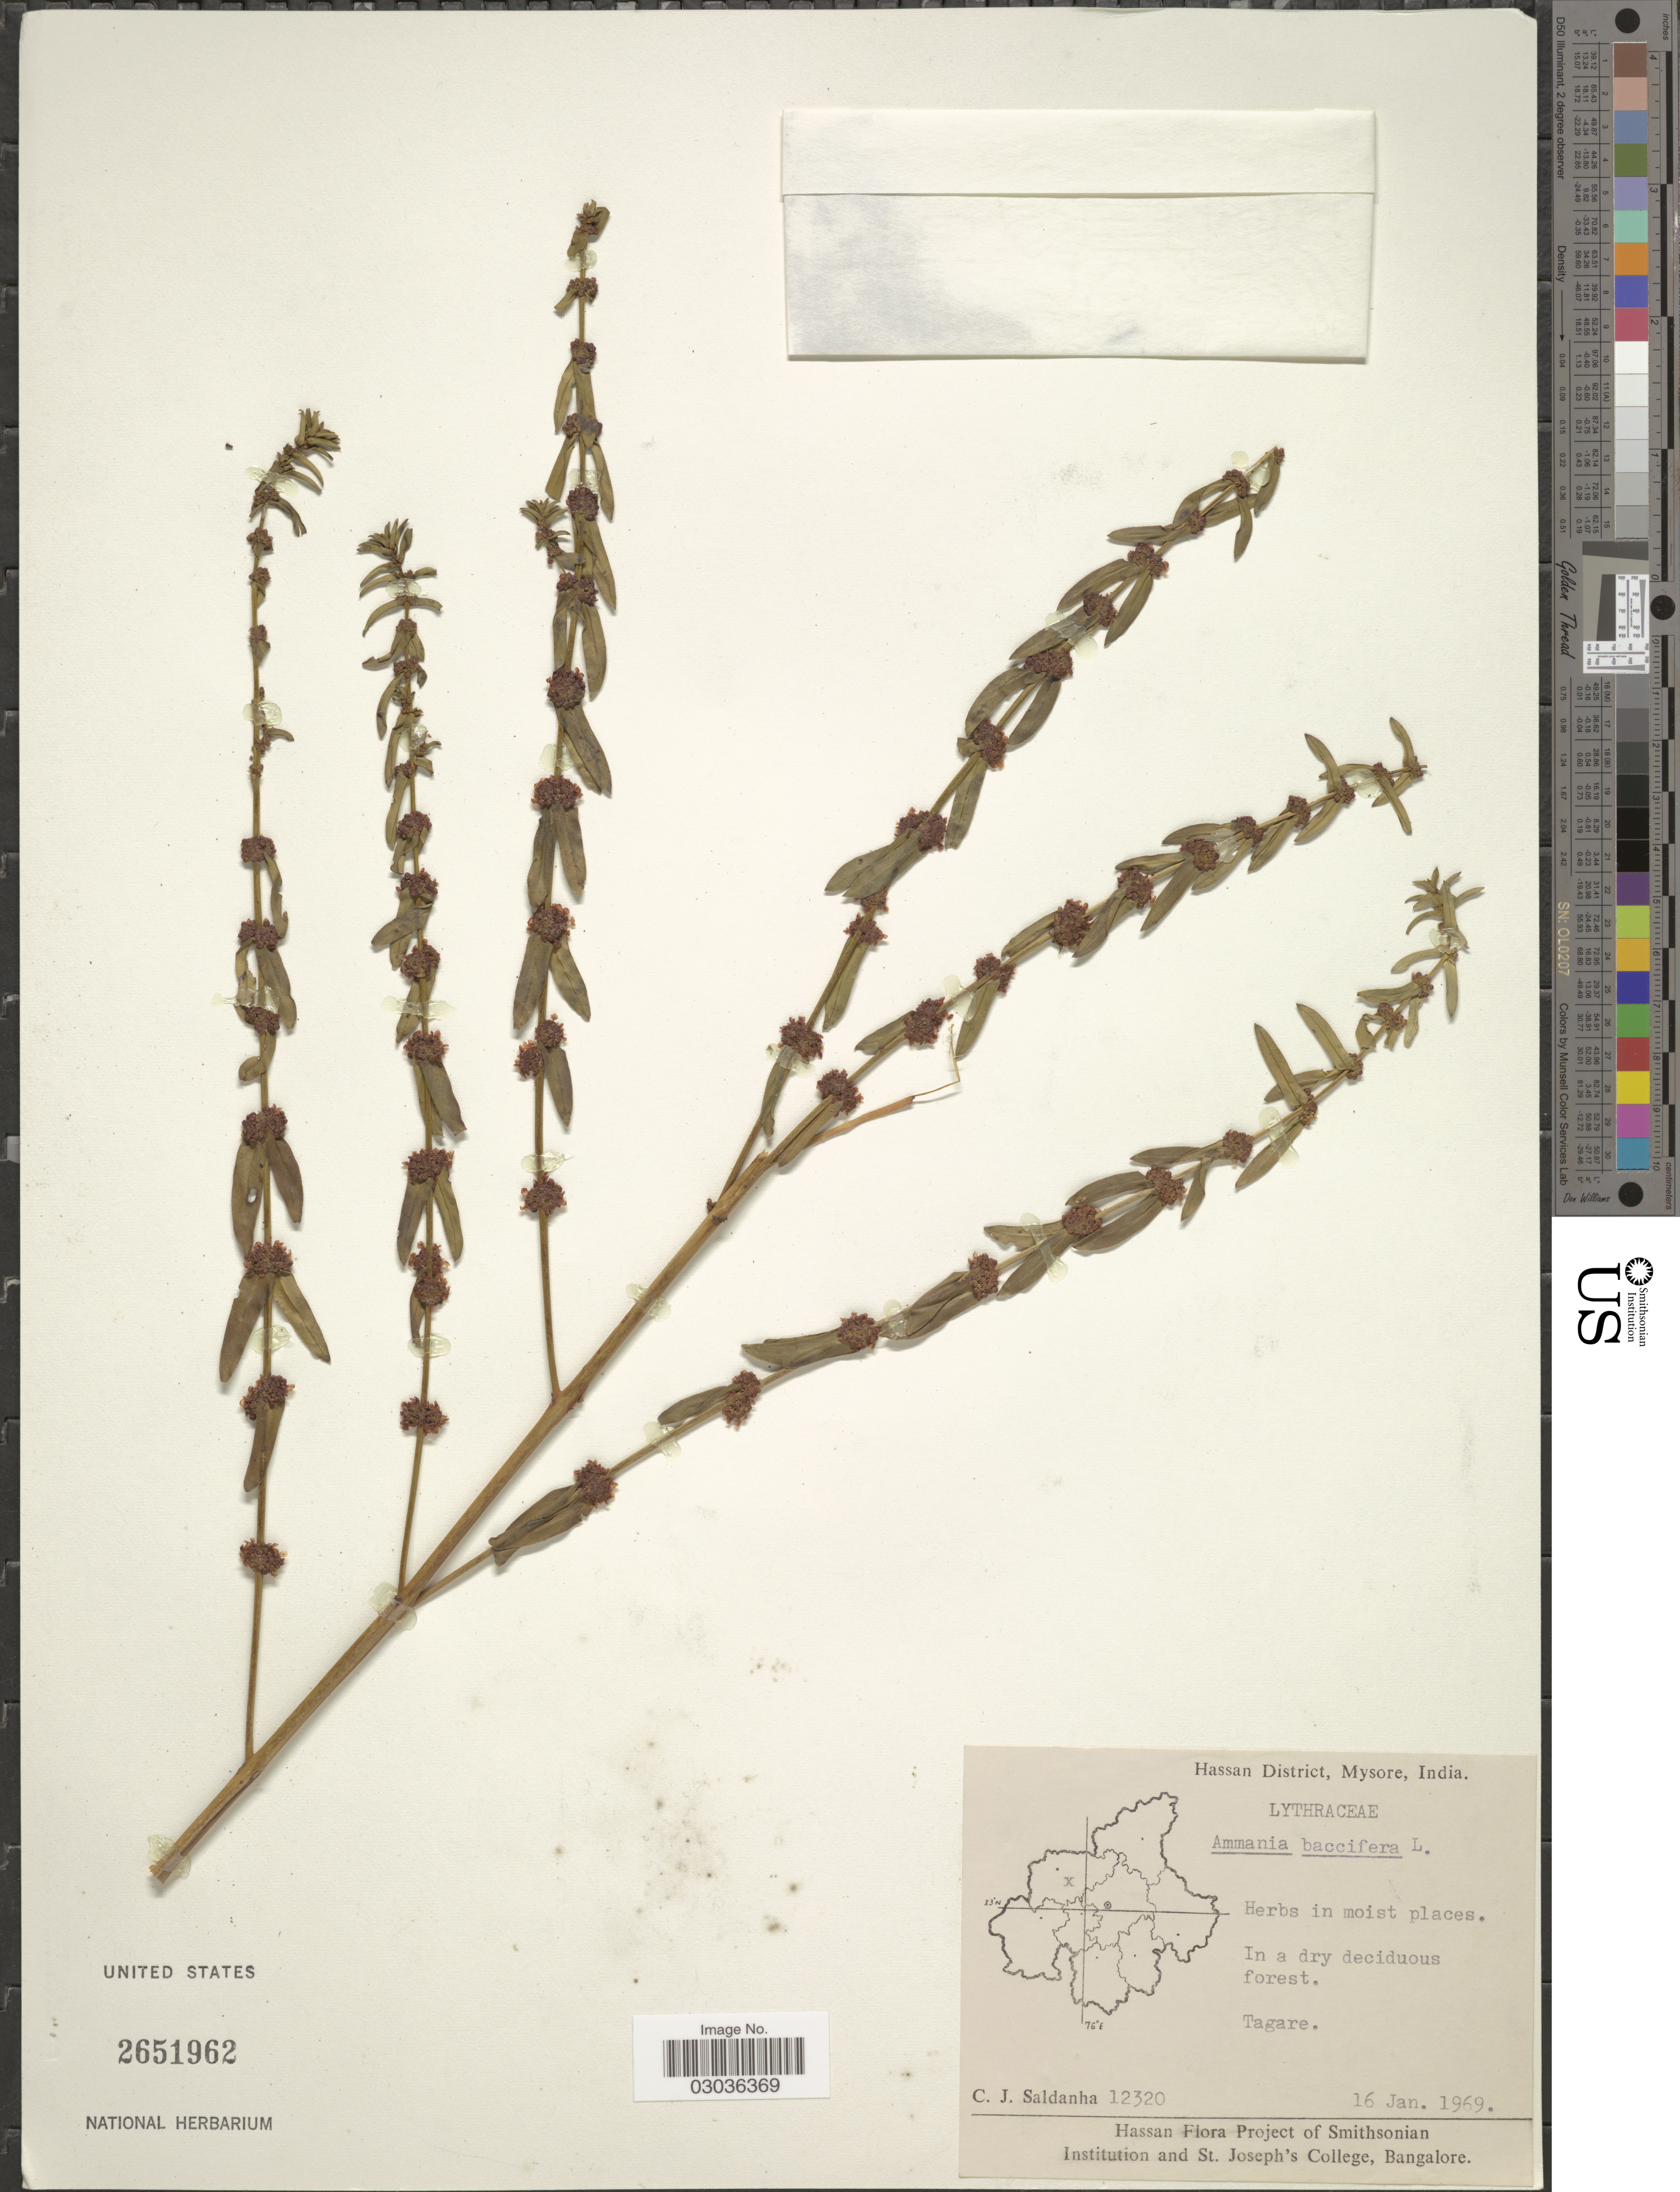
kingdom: Plantae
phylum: Tracheophyta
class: Magnoliopsida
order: Myrtales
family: Lythraceae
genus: Ammannia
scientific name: Ammannia baccifera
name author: L.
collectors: C. J. Saldanha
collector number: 12320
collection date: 1969-01-16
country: India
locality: Hassan District, Mysore. Tagare.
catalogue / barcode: US 2651962